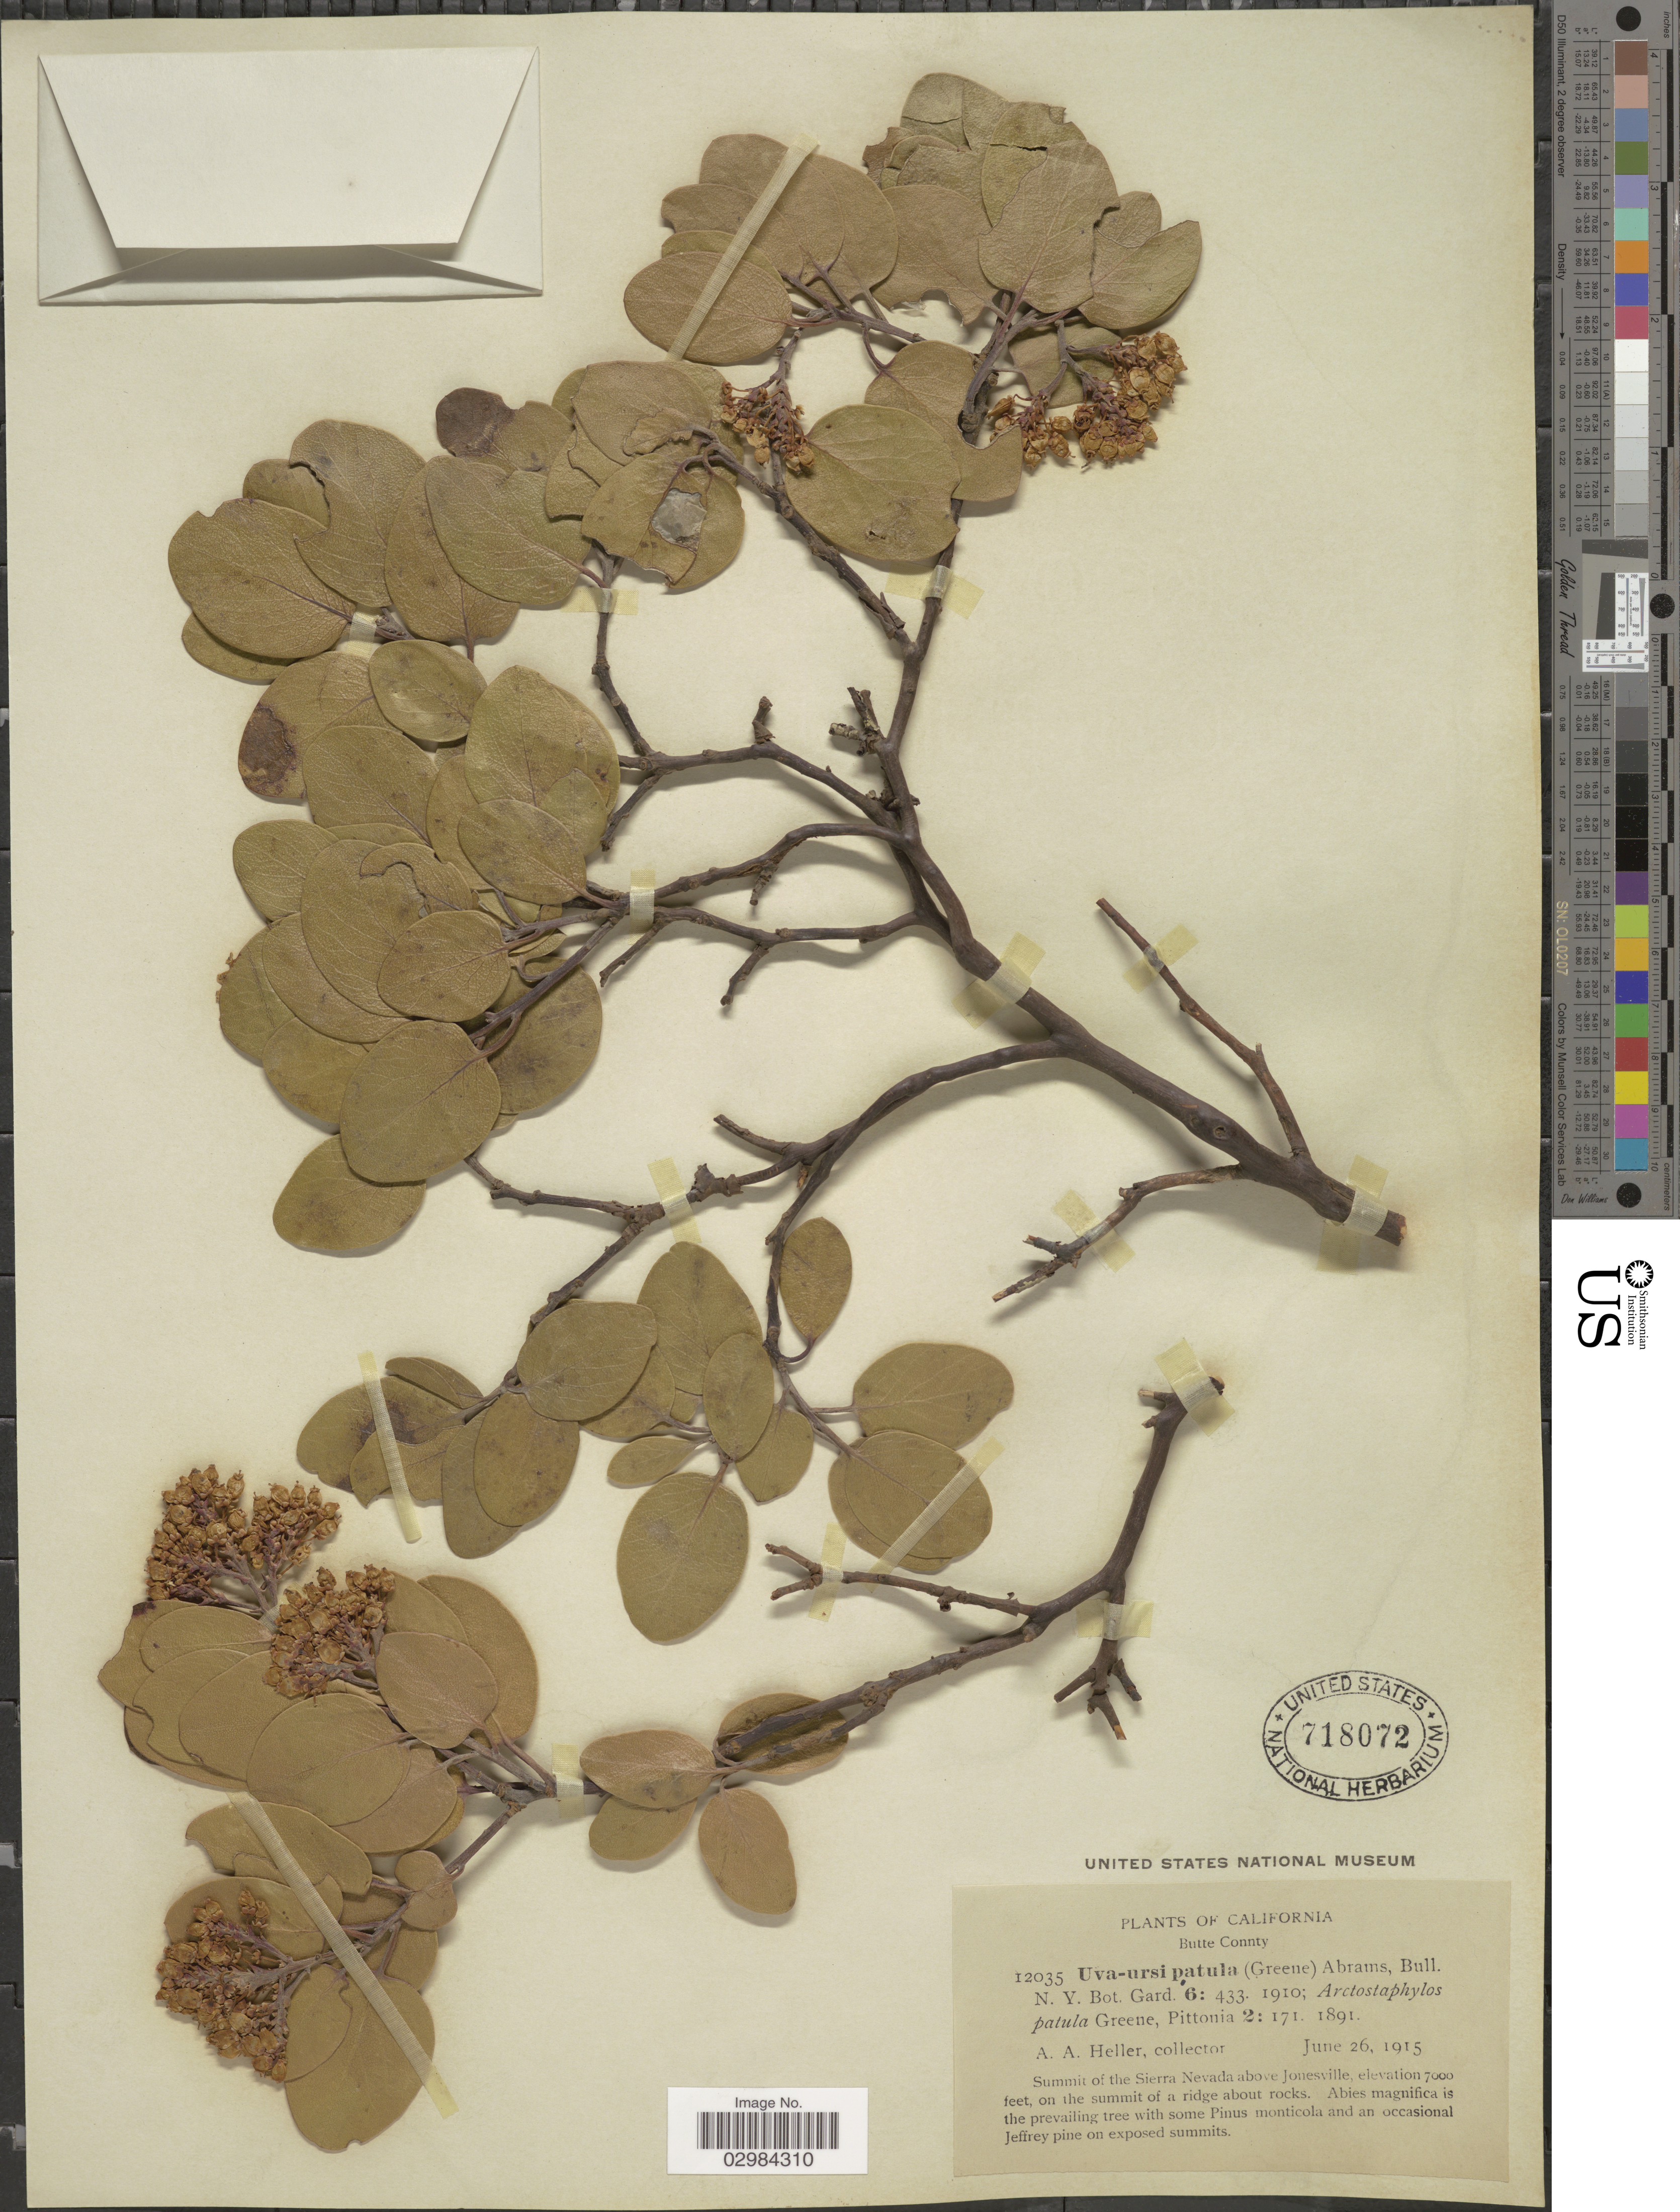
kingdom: Plantae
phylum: Tracheophyta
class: Magnoliopsida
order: Ericales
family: Ericaceae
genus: Arctostaphylos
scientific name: Arctostaphylos patula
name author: Greene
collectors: A. A. Heller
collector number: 12035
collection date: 1915-06-26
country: United States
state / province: California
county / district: Butte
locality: Butte County, Summit of the Sierra Nevada above Jonesville.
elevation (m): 2134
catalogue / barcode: US 718072